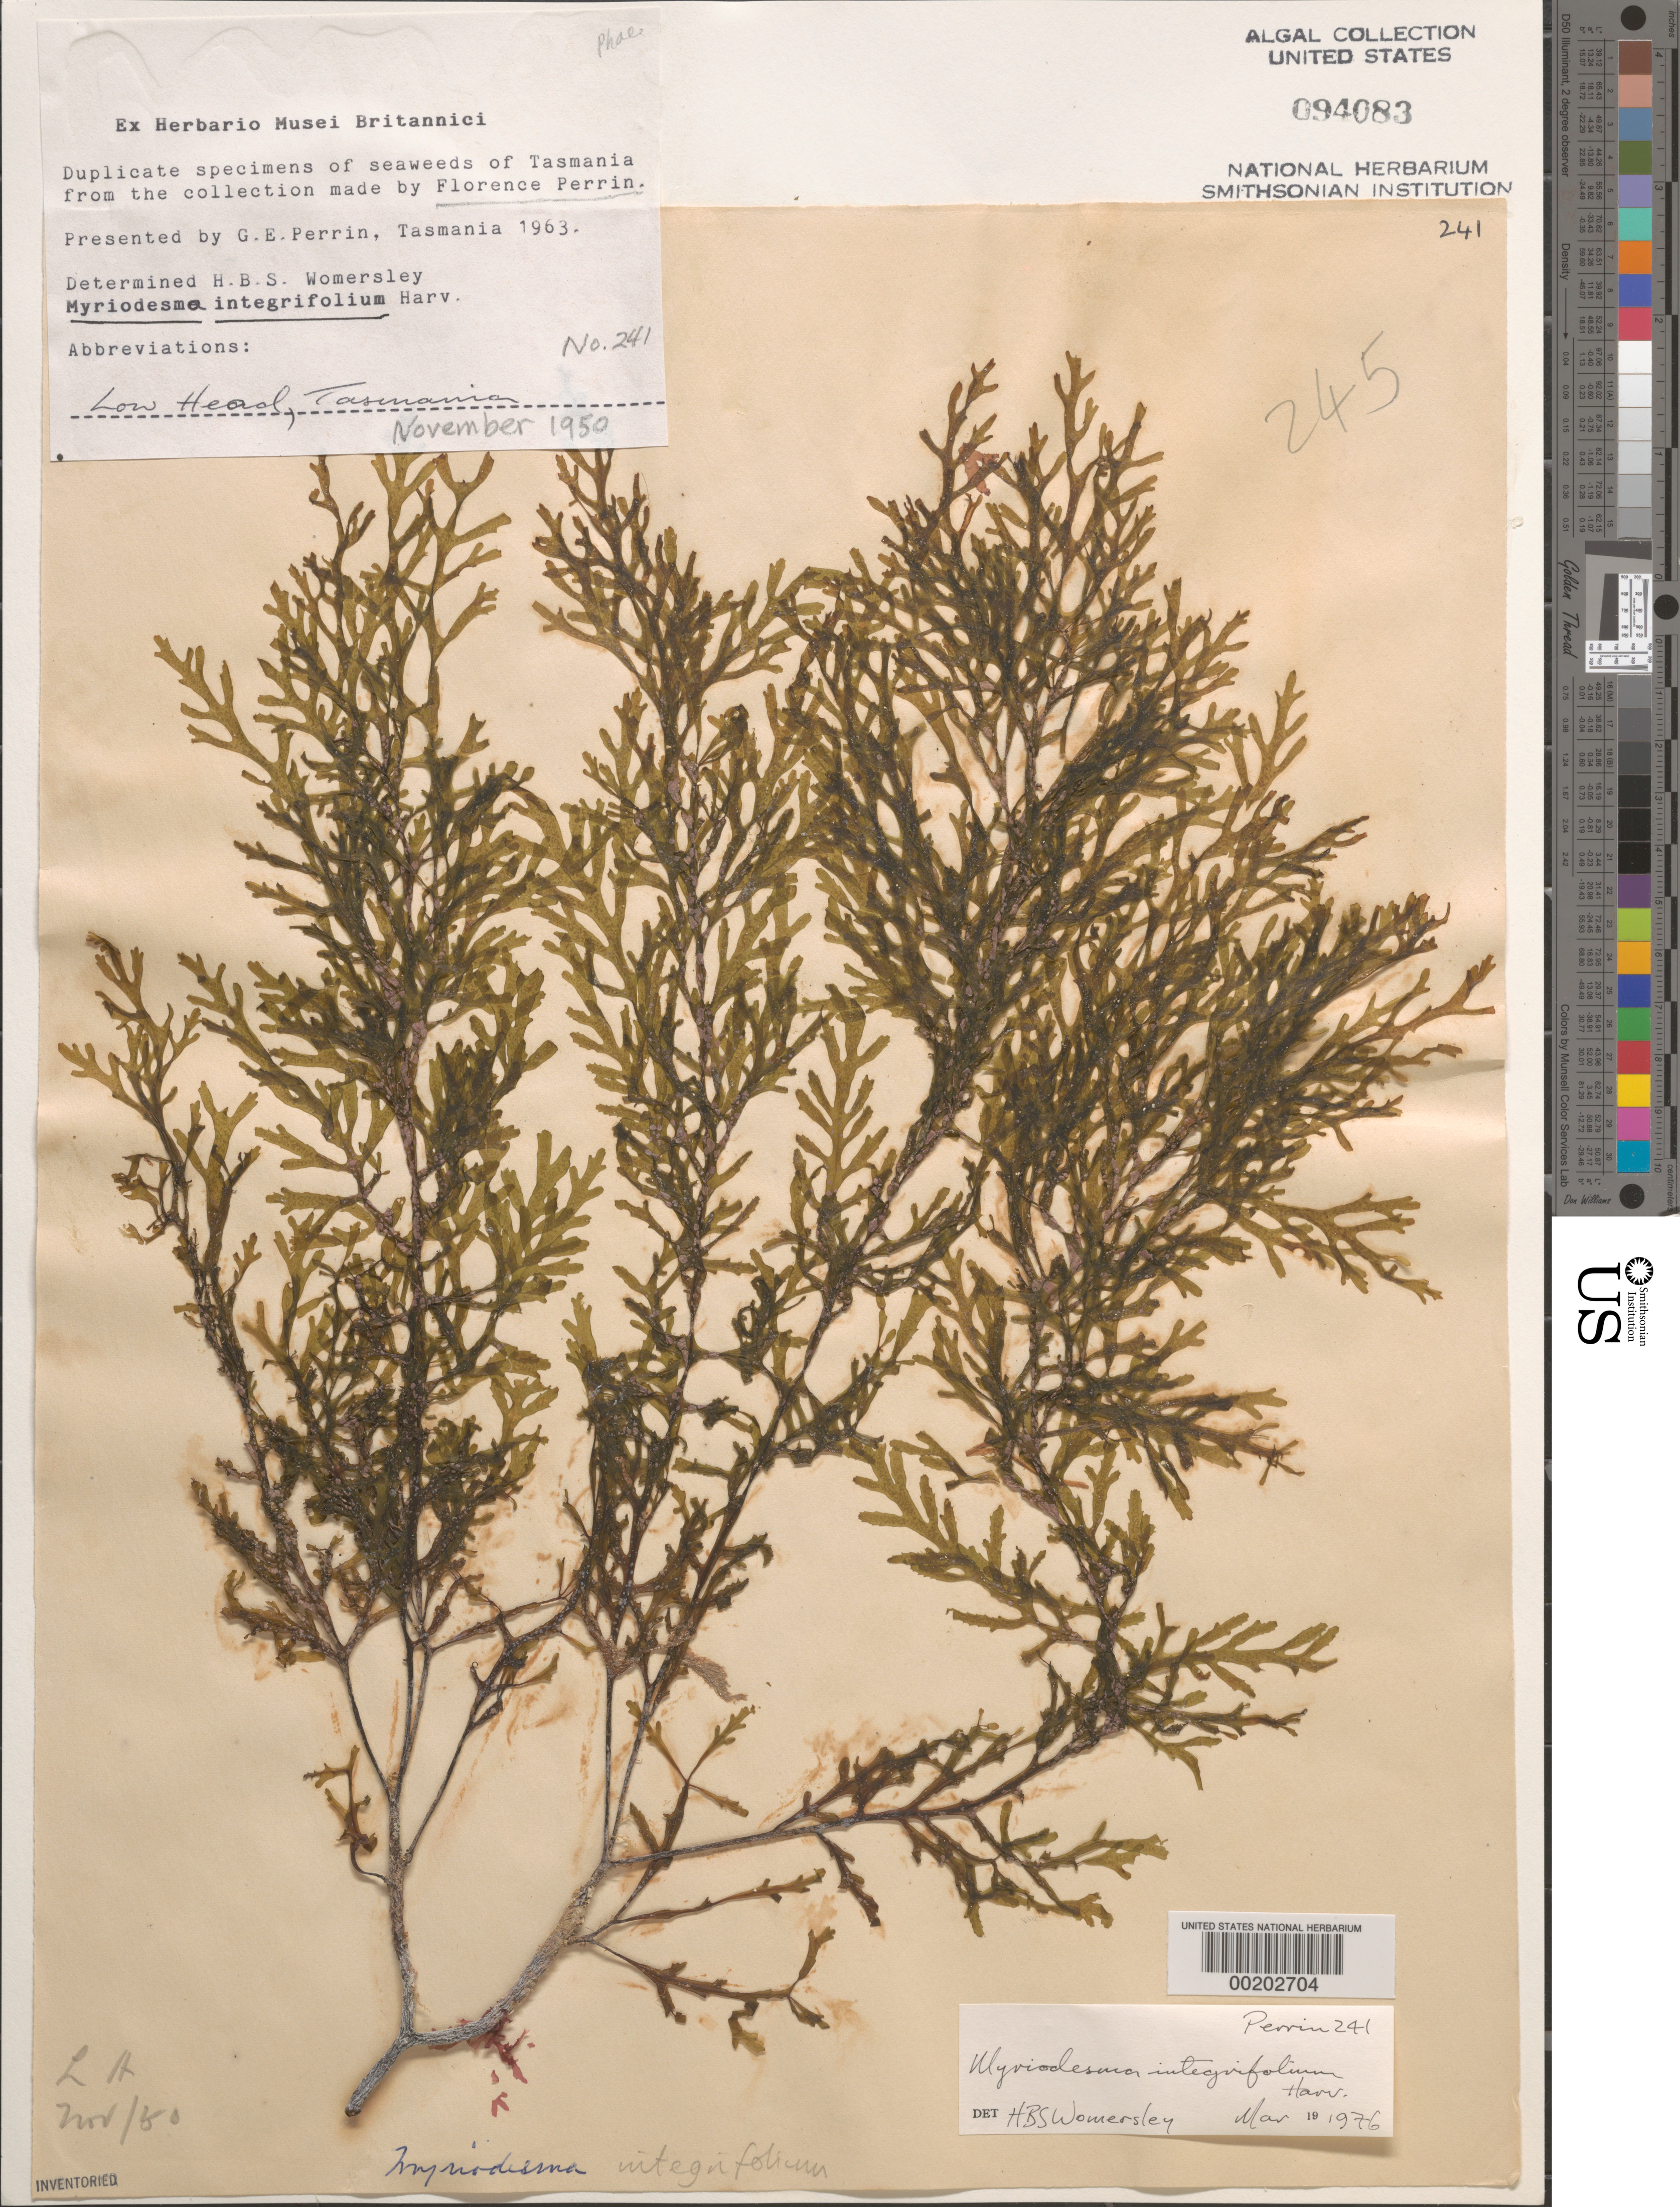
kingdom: Chromista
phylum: Ochrophyta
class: Phaeophyceae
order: Fucales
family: Sargassaceae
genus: Myriodesma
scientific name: Myriodesma integrifolium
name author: Harv. in Hook. f.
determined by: Womersley, H. B. S.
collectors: F. Perrin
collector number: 241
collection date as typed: Nov 1950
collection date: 1950-11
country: Australia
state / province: Tasmania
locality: Low Head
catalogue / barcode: US 94083